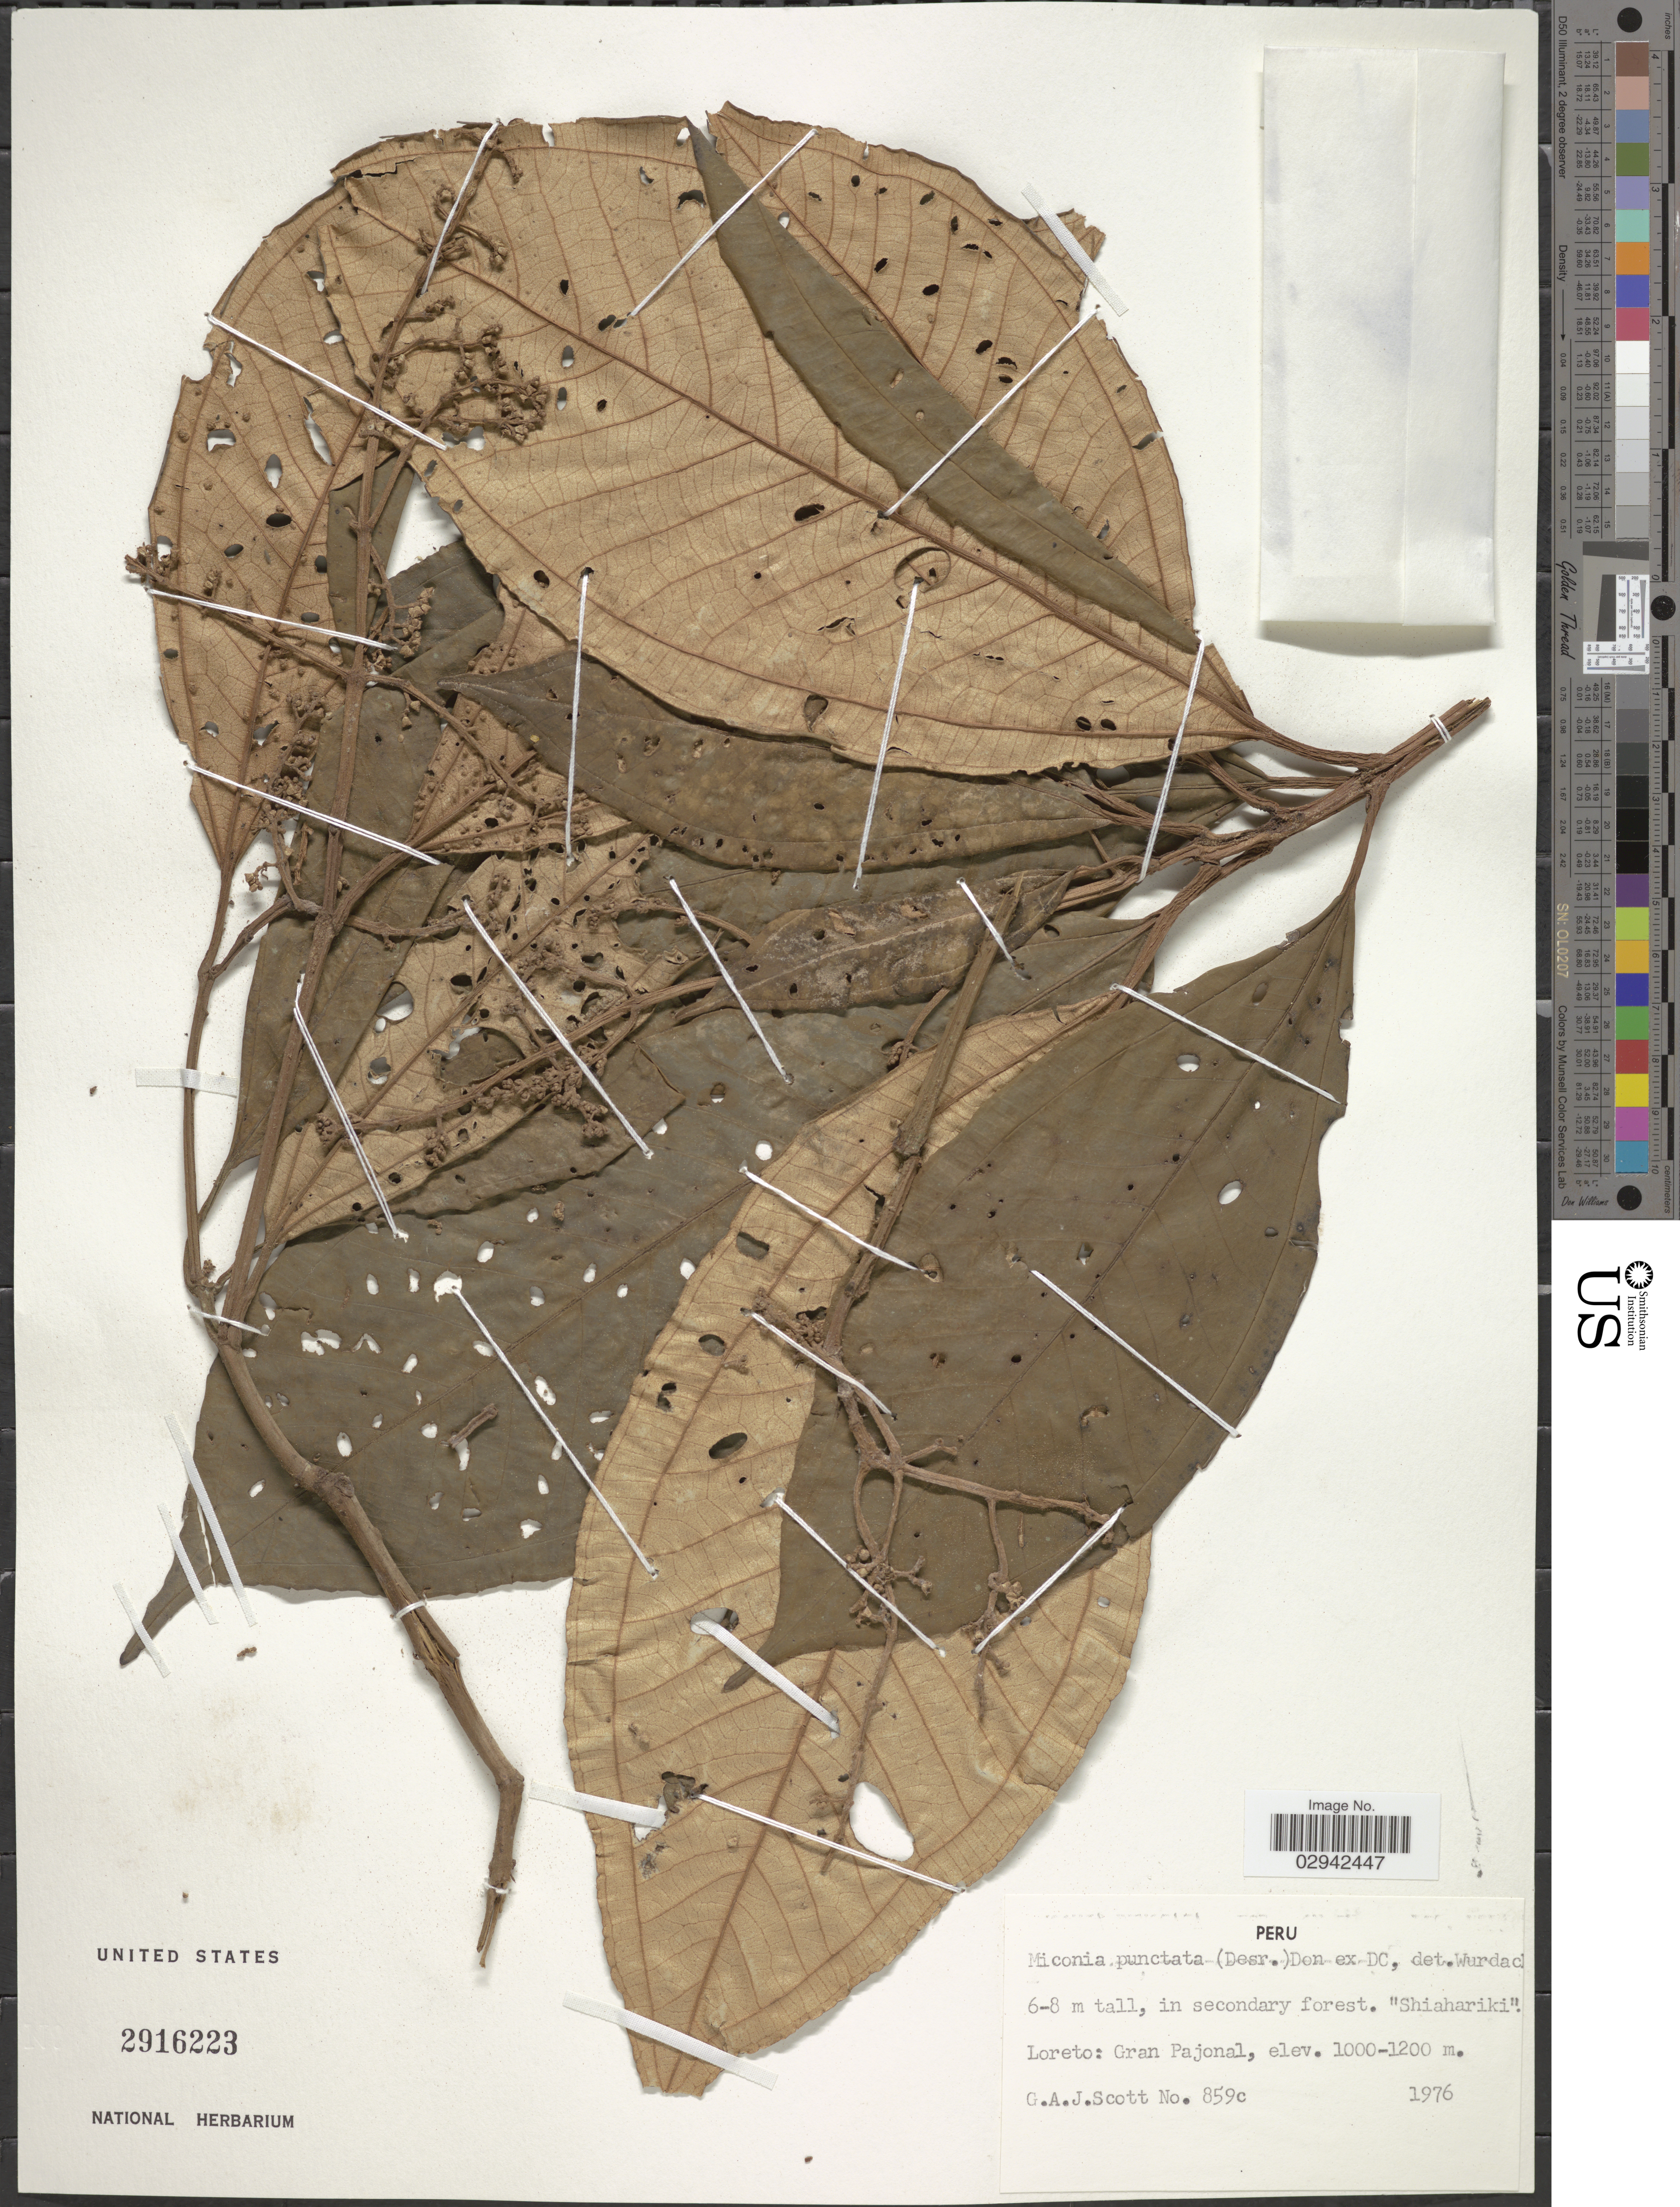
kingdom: Plantae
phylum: Tracheophyta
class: Magnoliopsida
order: Myrtales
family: Melastomataceae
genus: Miconia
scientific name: Miconia punctata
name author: (Desr.) D. Don ex DC.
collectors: G. Scott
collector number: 859c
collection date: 1976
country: Peru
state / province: Loreto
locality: Loreto: Gran Pajonal.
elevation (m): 1000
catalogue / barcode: US 2916223